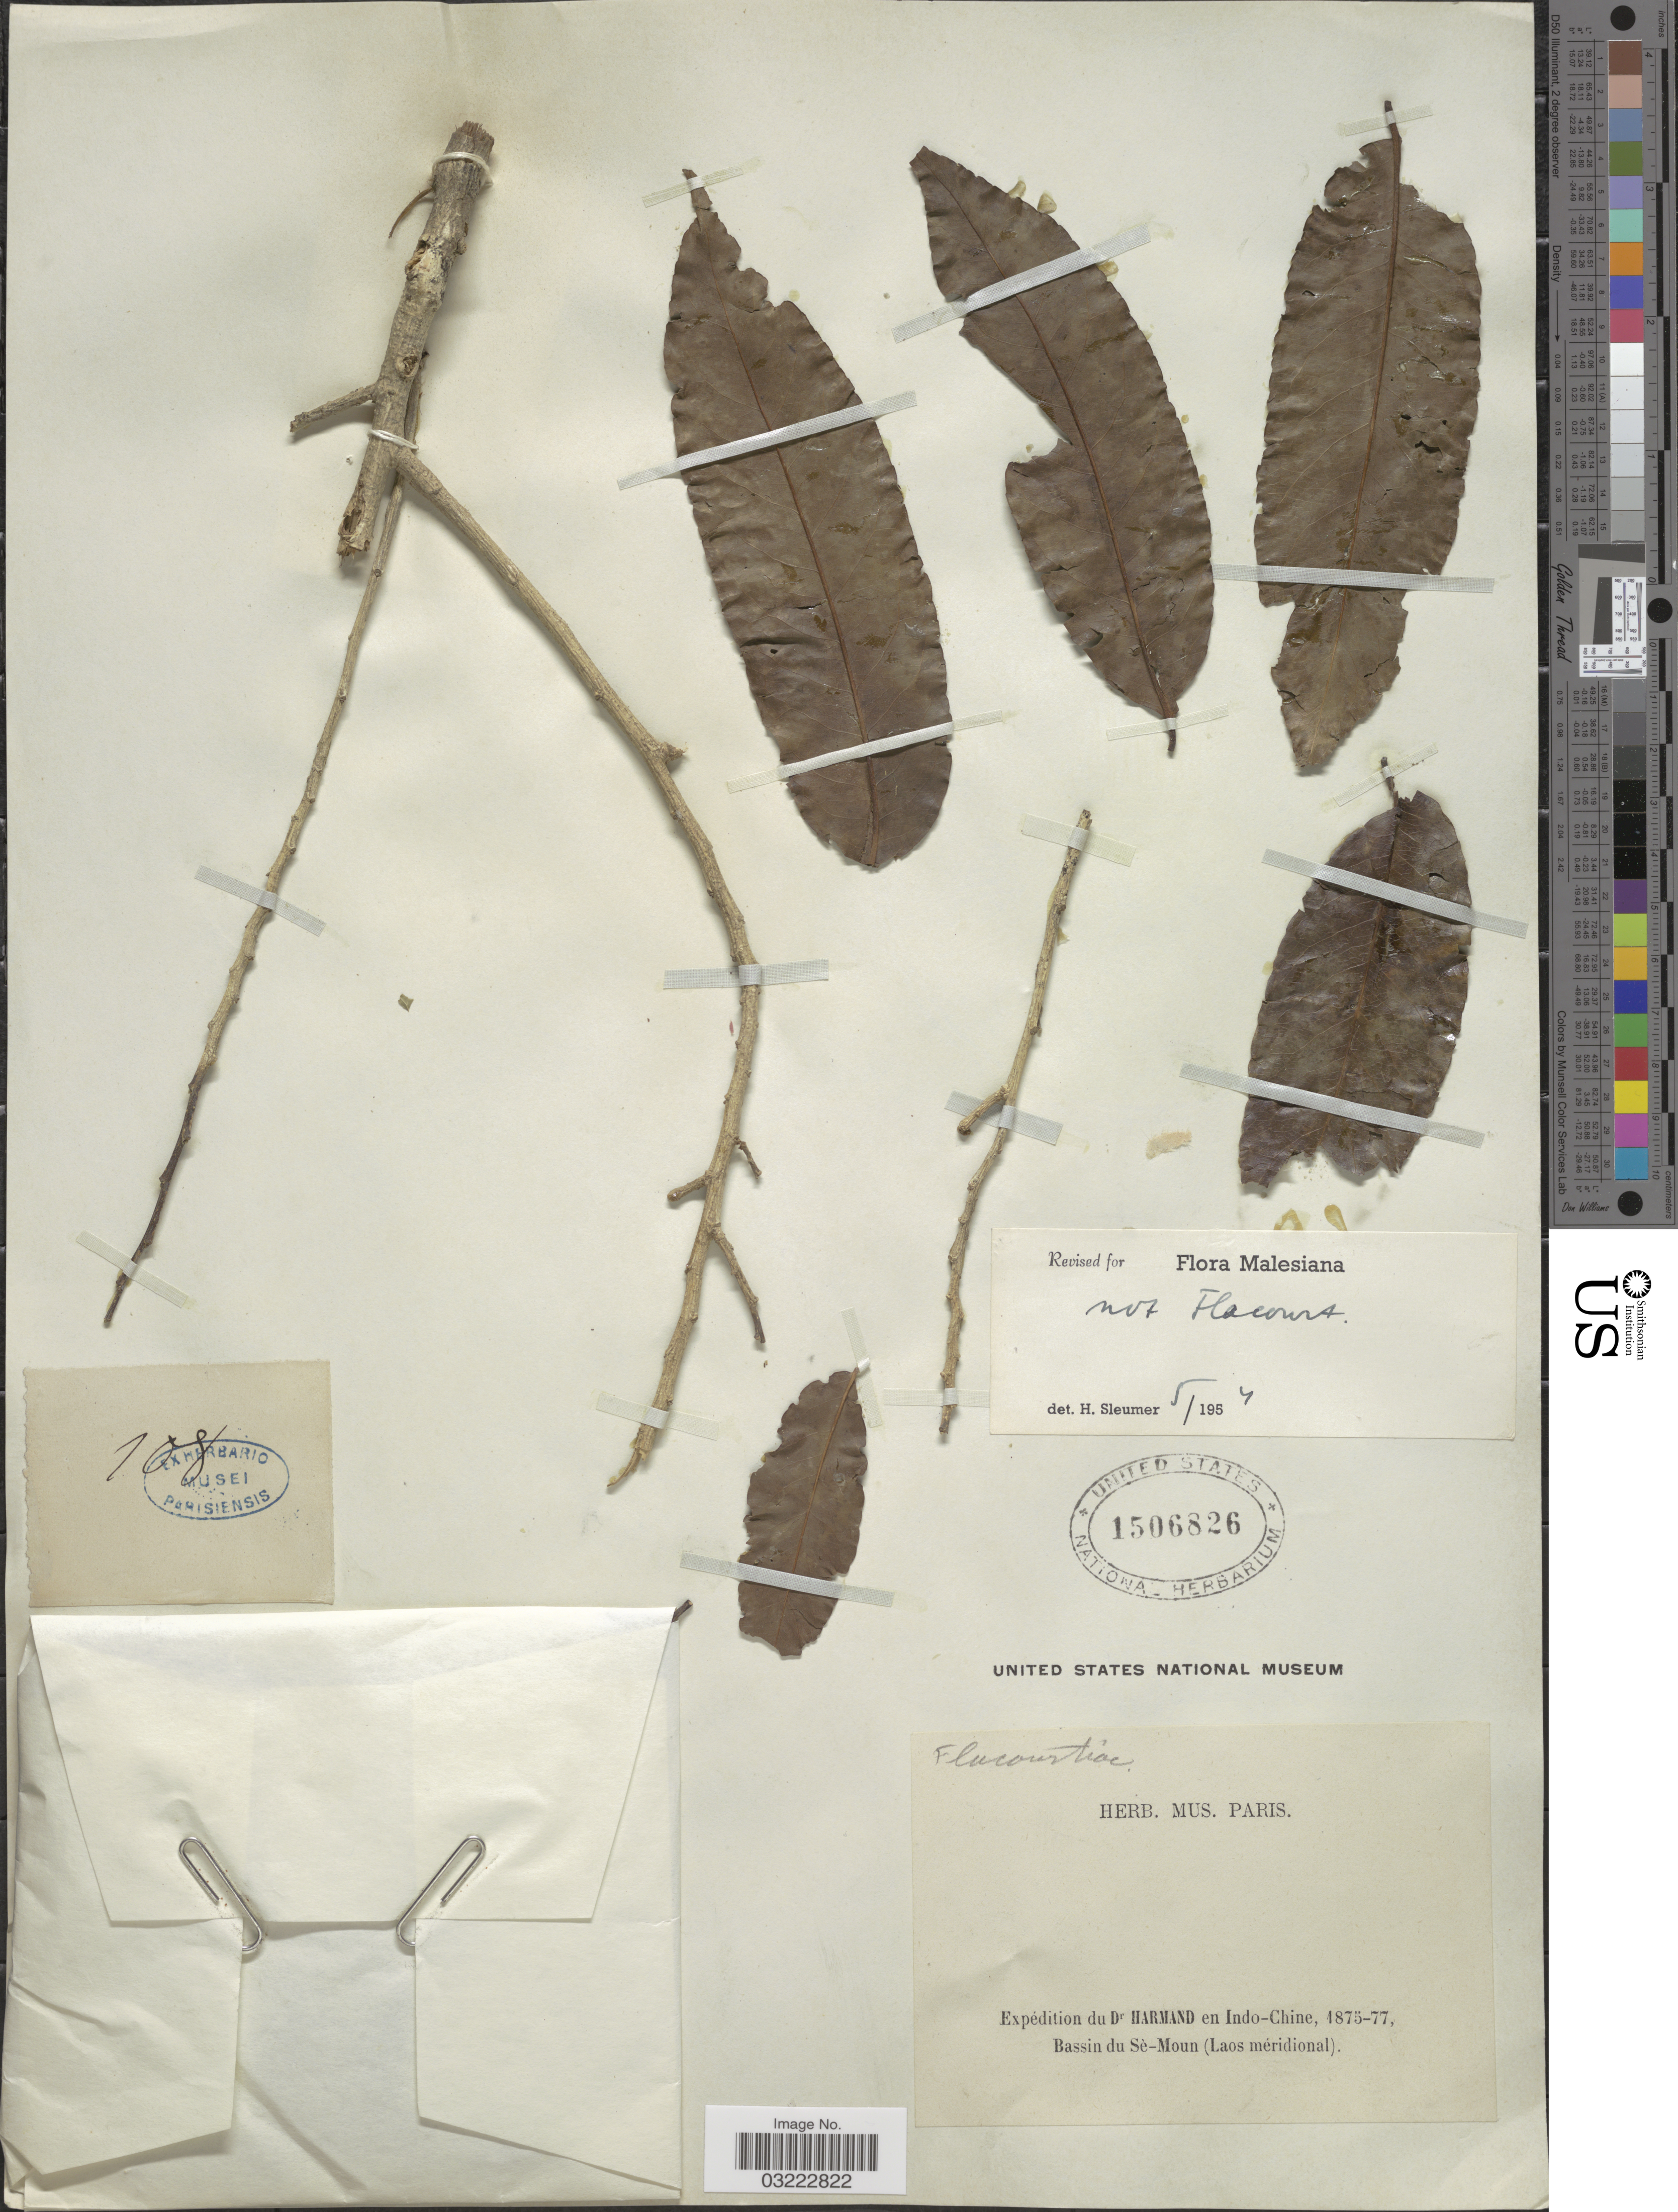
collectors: Harmand, --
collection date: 1875/1877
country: Laos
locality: Indo-Chine, Bassin du Sè-Moun (Laos méridional).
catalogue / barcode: US 1506826